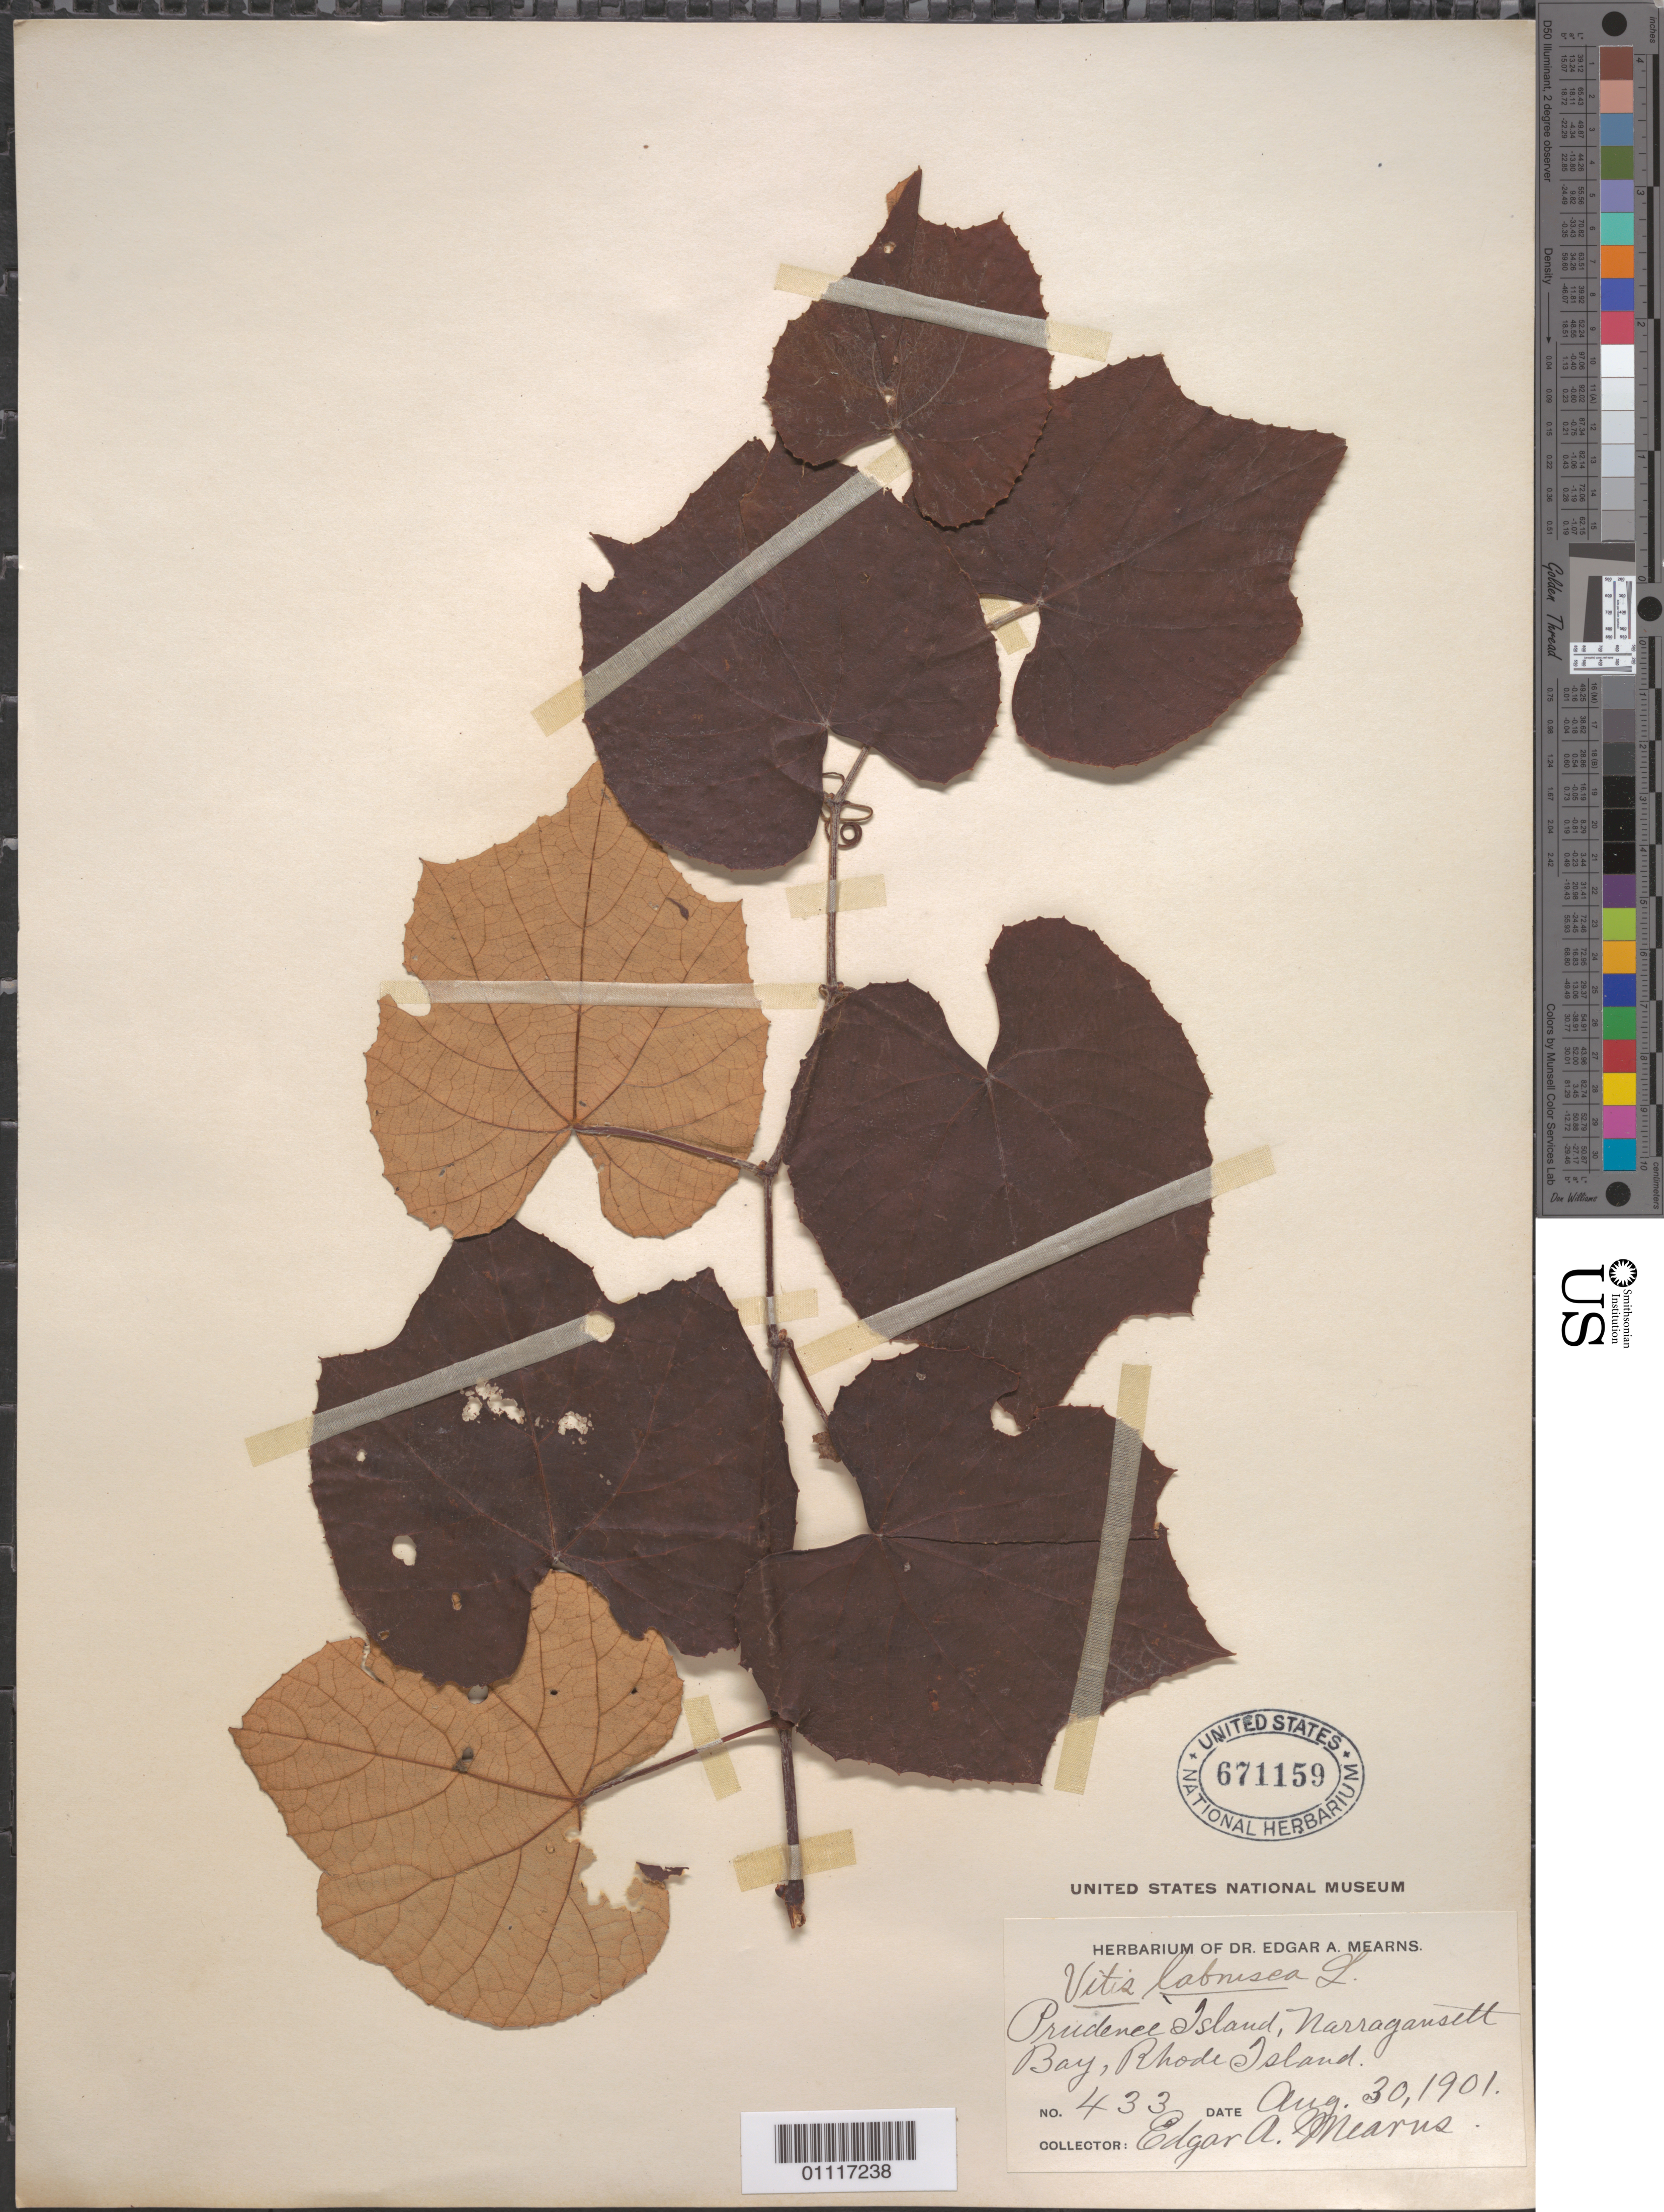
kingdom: Plantae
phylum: Tracheophyta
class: Magnoliopsida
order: Vitales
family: Vitaceae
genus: Vitis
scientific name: Vitis labrusca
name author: L.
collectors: E. A. Mearns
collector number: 433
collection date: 1901-08-30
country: United States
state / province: Rhode Island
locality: Prudence Island, Narragansett Bay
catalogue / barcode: US 671159